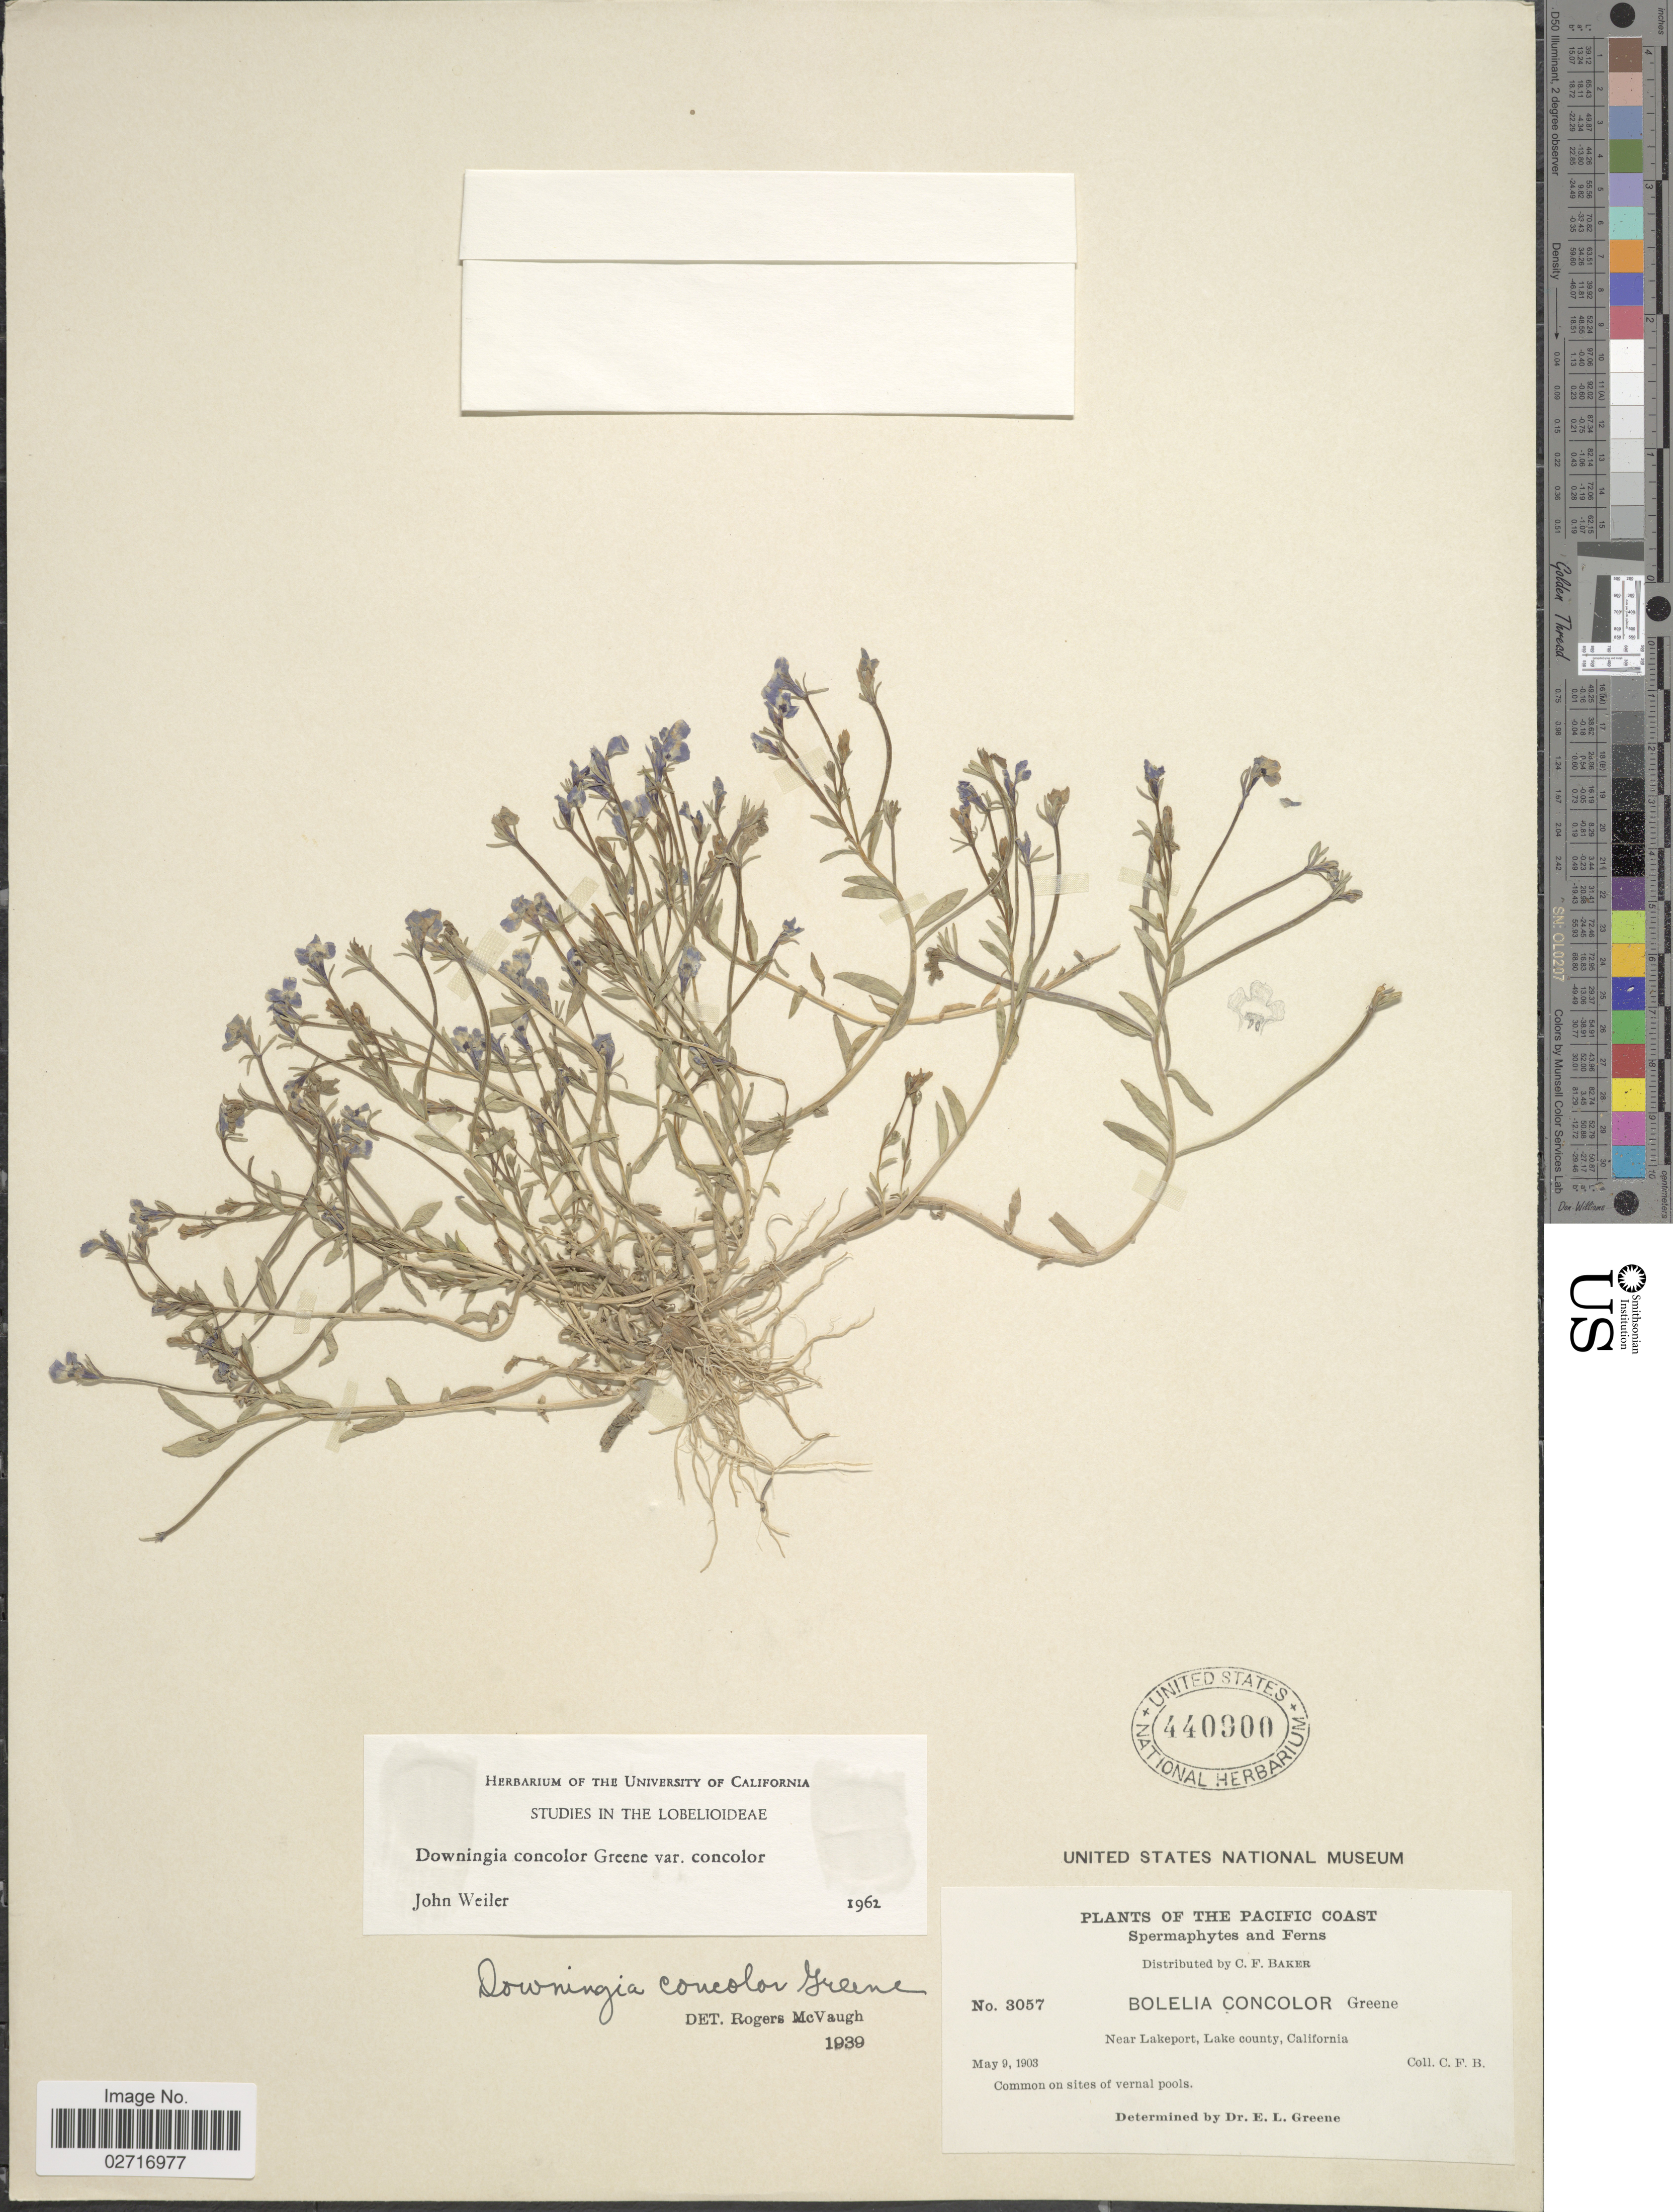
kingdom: Plantae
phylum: Tracheophyta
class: Magnoliopsida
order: Asterales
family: Campanulaceae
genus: Downingia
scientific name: Downingia concolor var. concolor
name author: Greene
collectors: C. F. Baker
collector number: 3057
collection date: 1903-05-09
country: United States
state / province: California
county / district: Lake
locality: The Pacific Coast. Near Lakeport, Lake County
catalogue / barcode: US 440900